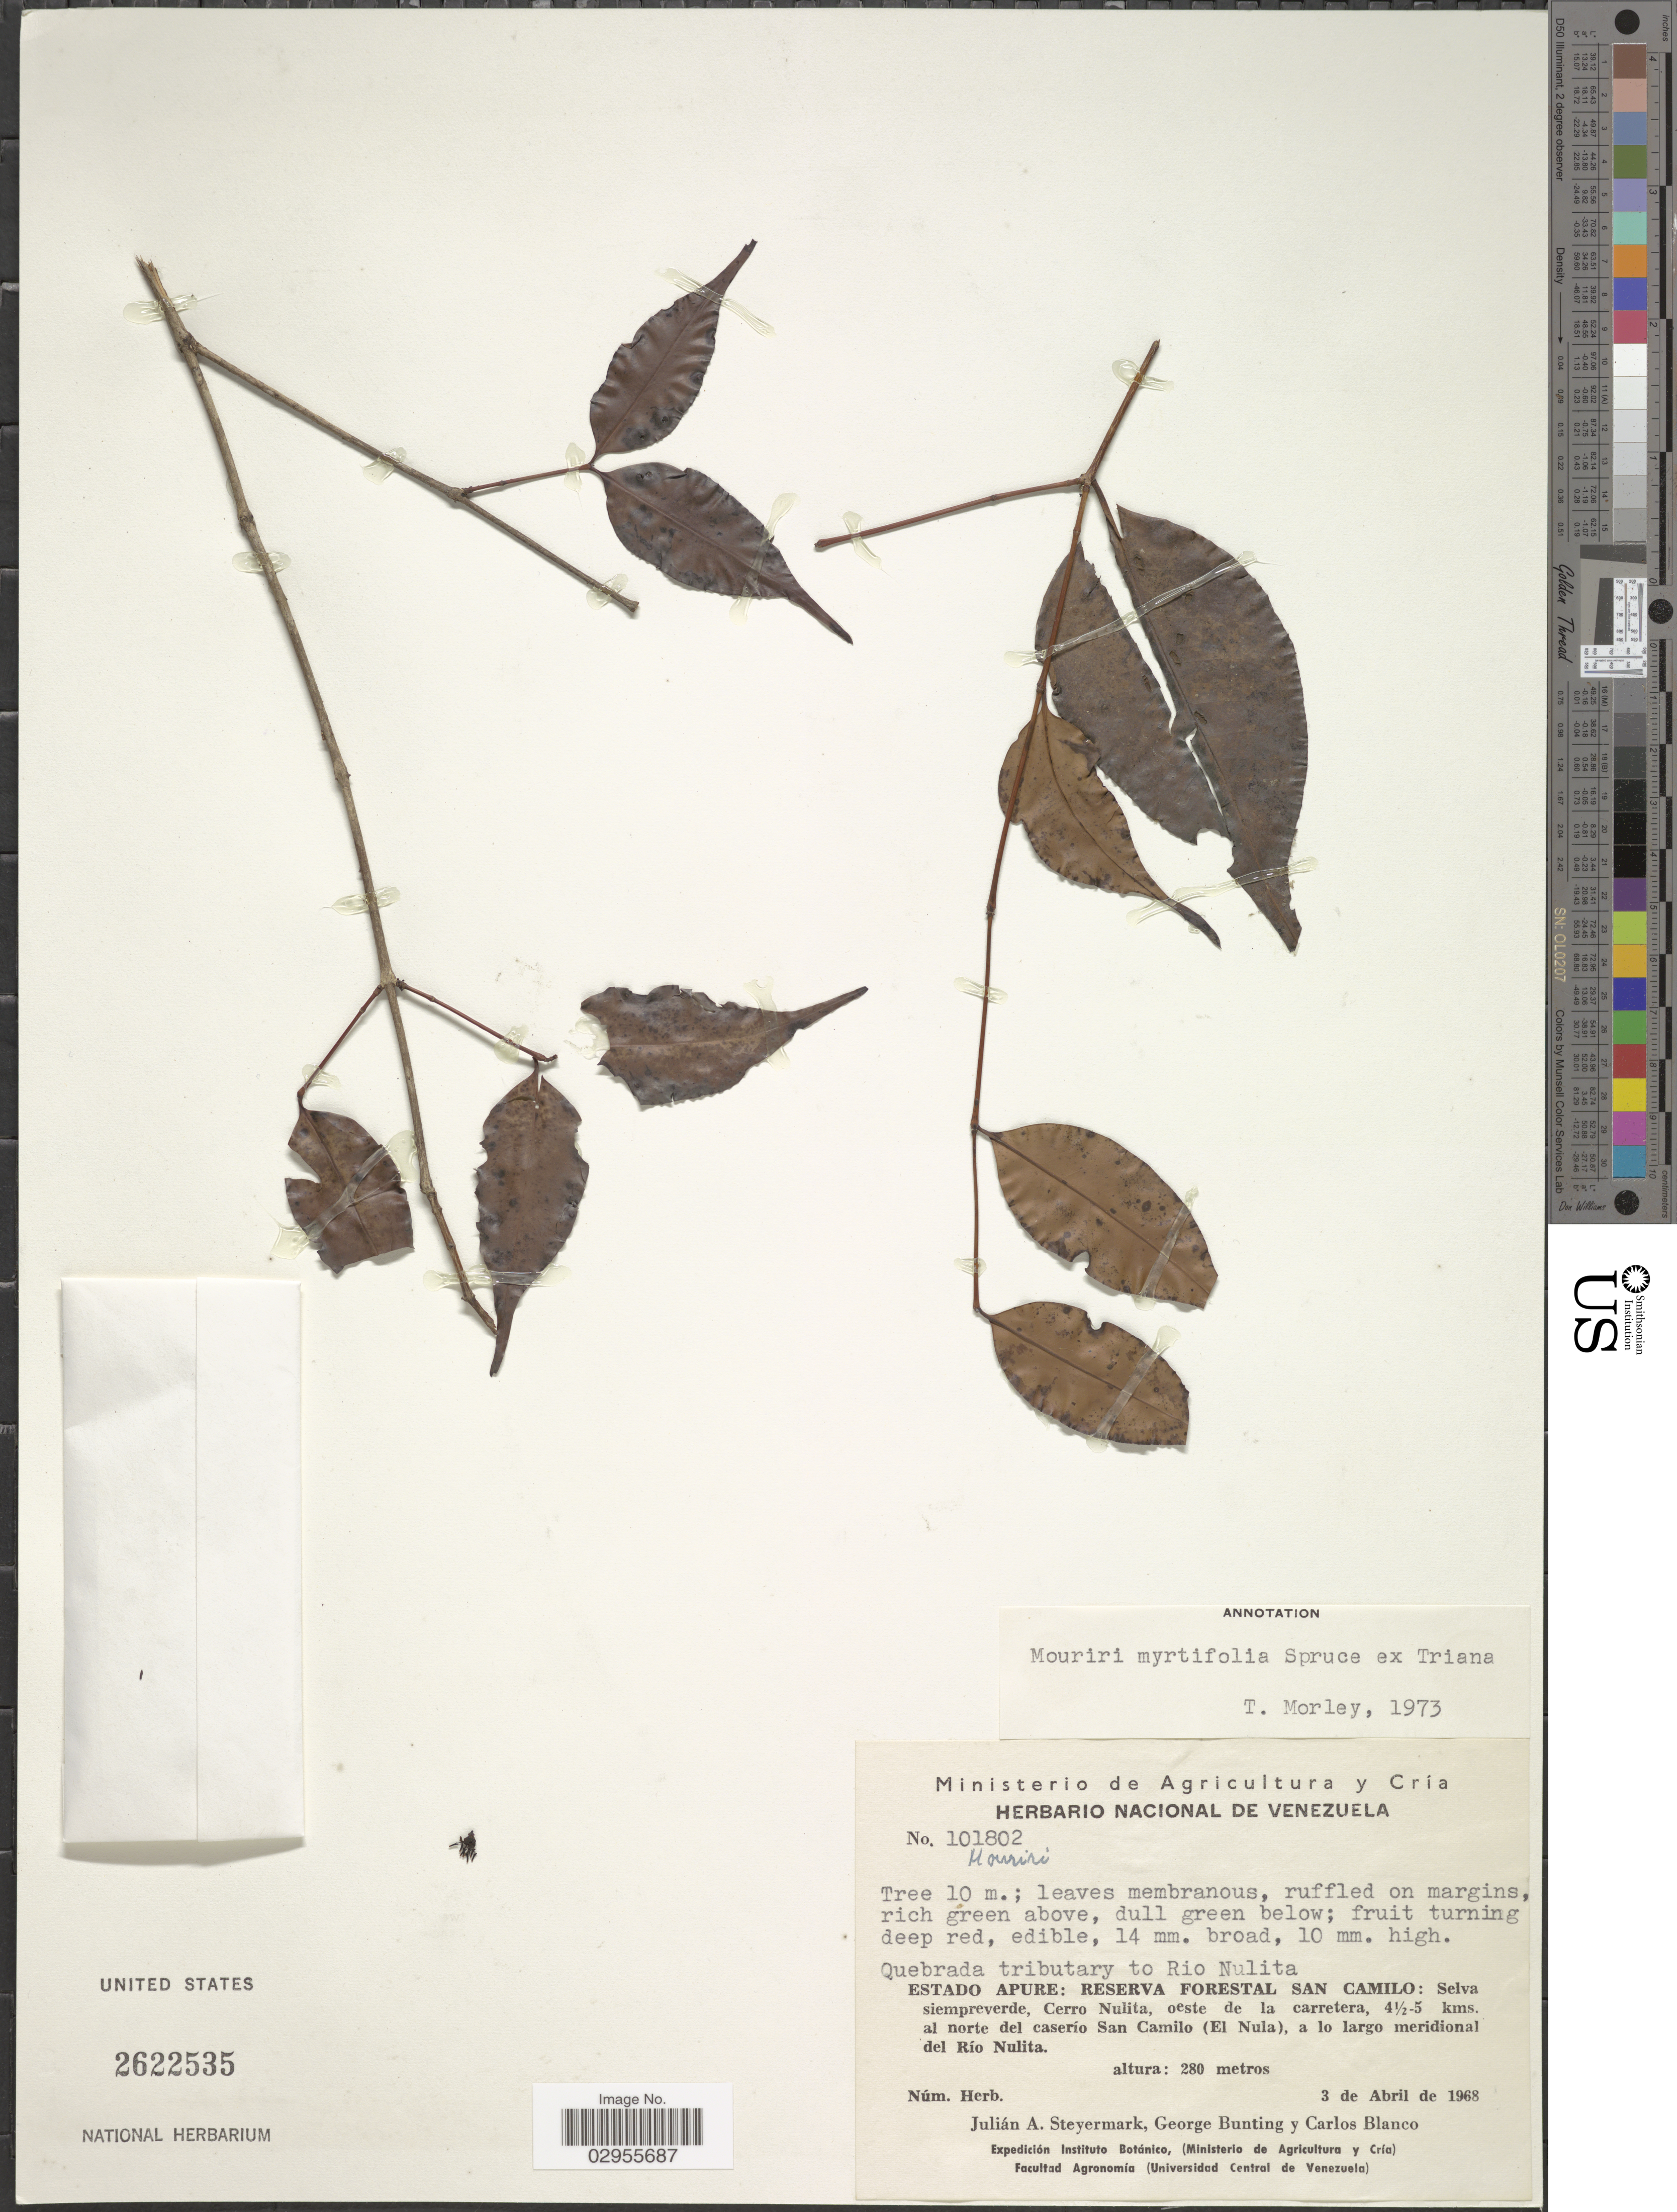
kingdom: Plantae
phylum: Tracheophyta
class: Magnoliopsida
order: Myrtales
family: Melastomataceae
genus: Mouriri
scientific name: Mouriri myrtifolia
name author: Spruce ex Triana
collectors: J. Steyermark, G. S. Bunting & G. Blanco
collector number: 101802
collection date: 1968-04-03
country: Venezuela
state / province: Apure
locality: Reserva Forestal San Camilo: Selva siempreverde, Cerro Nulita, oesta de la carretera, 4½-5 kms. al norte del caserío San Camilo (El Nula), a lo largo meridional del Río Nulita. Quebrada tributary to Rio Nulita.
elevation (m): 280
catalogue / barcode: US 2622535